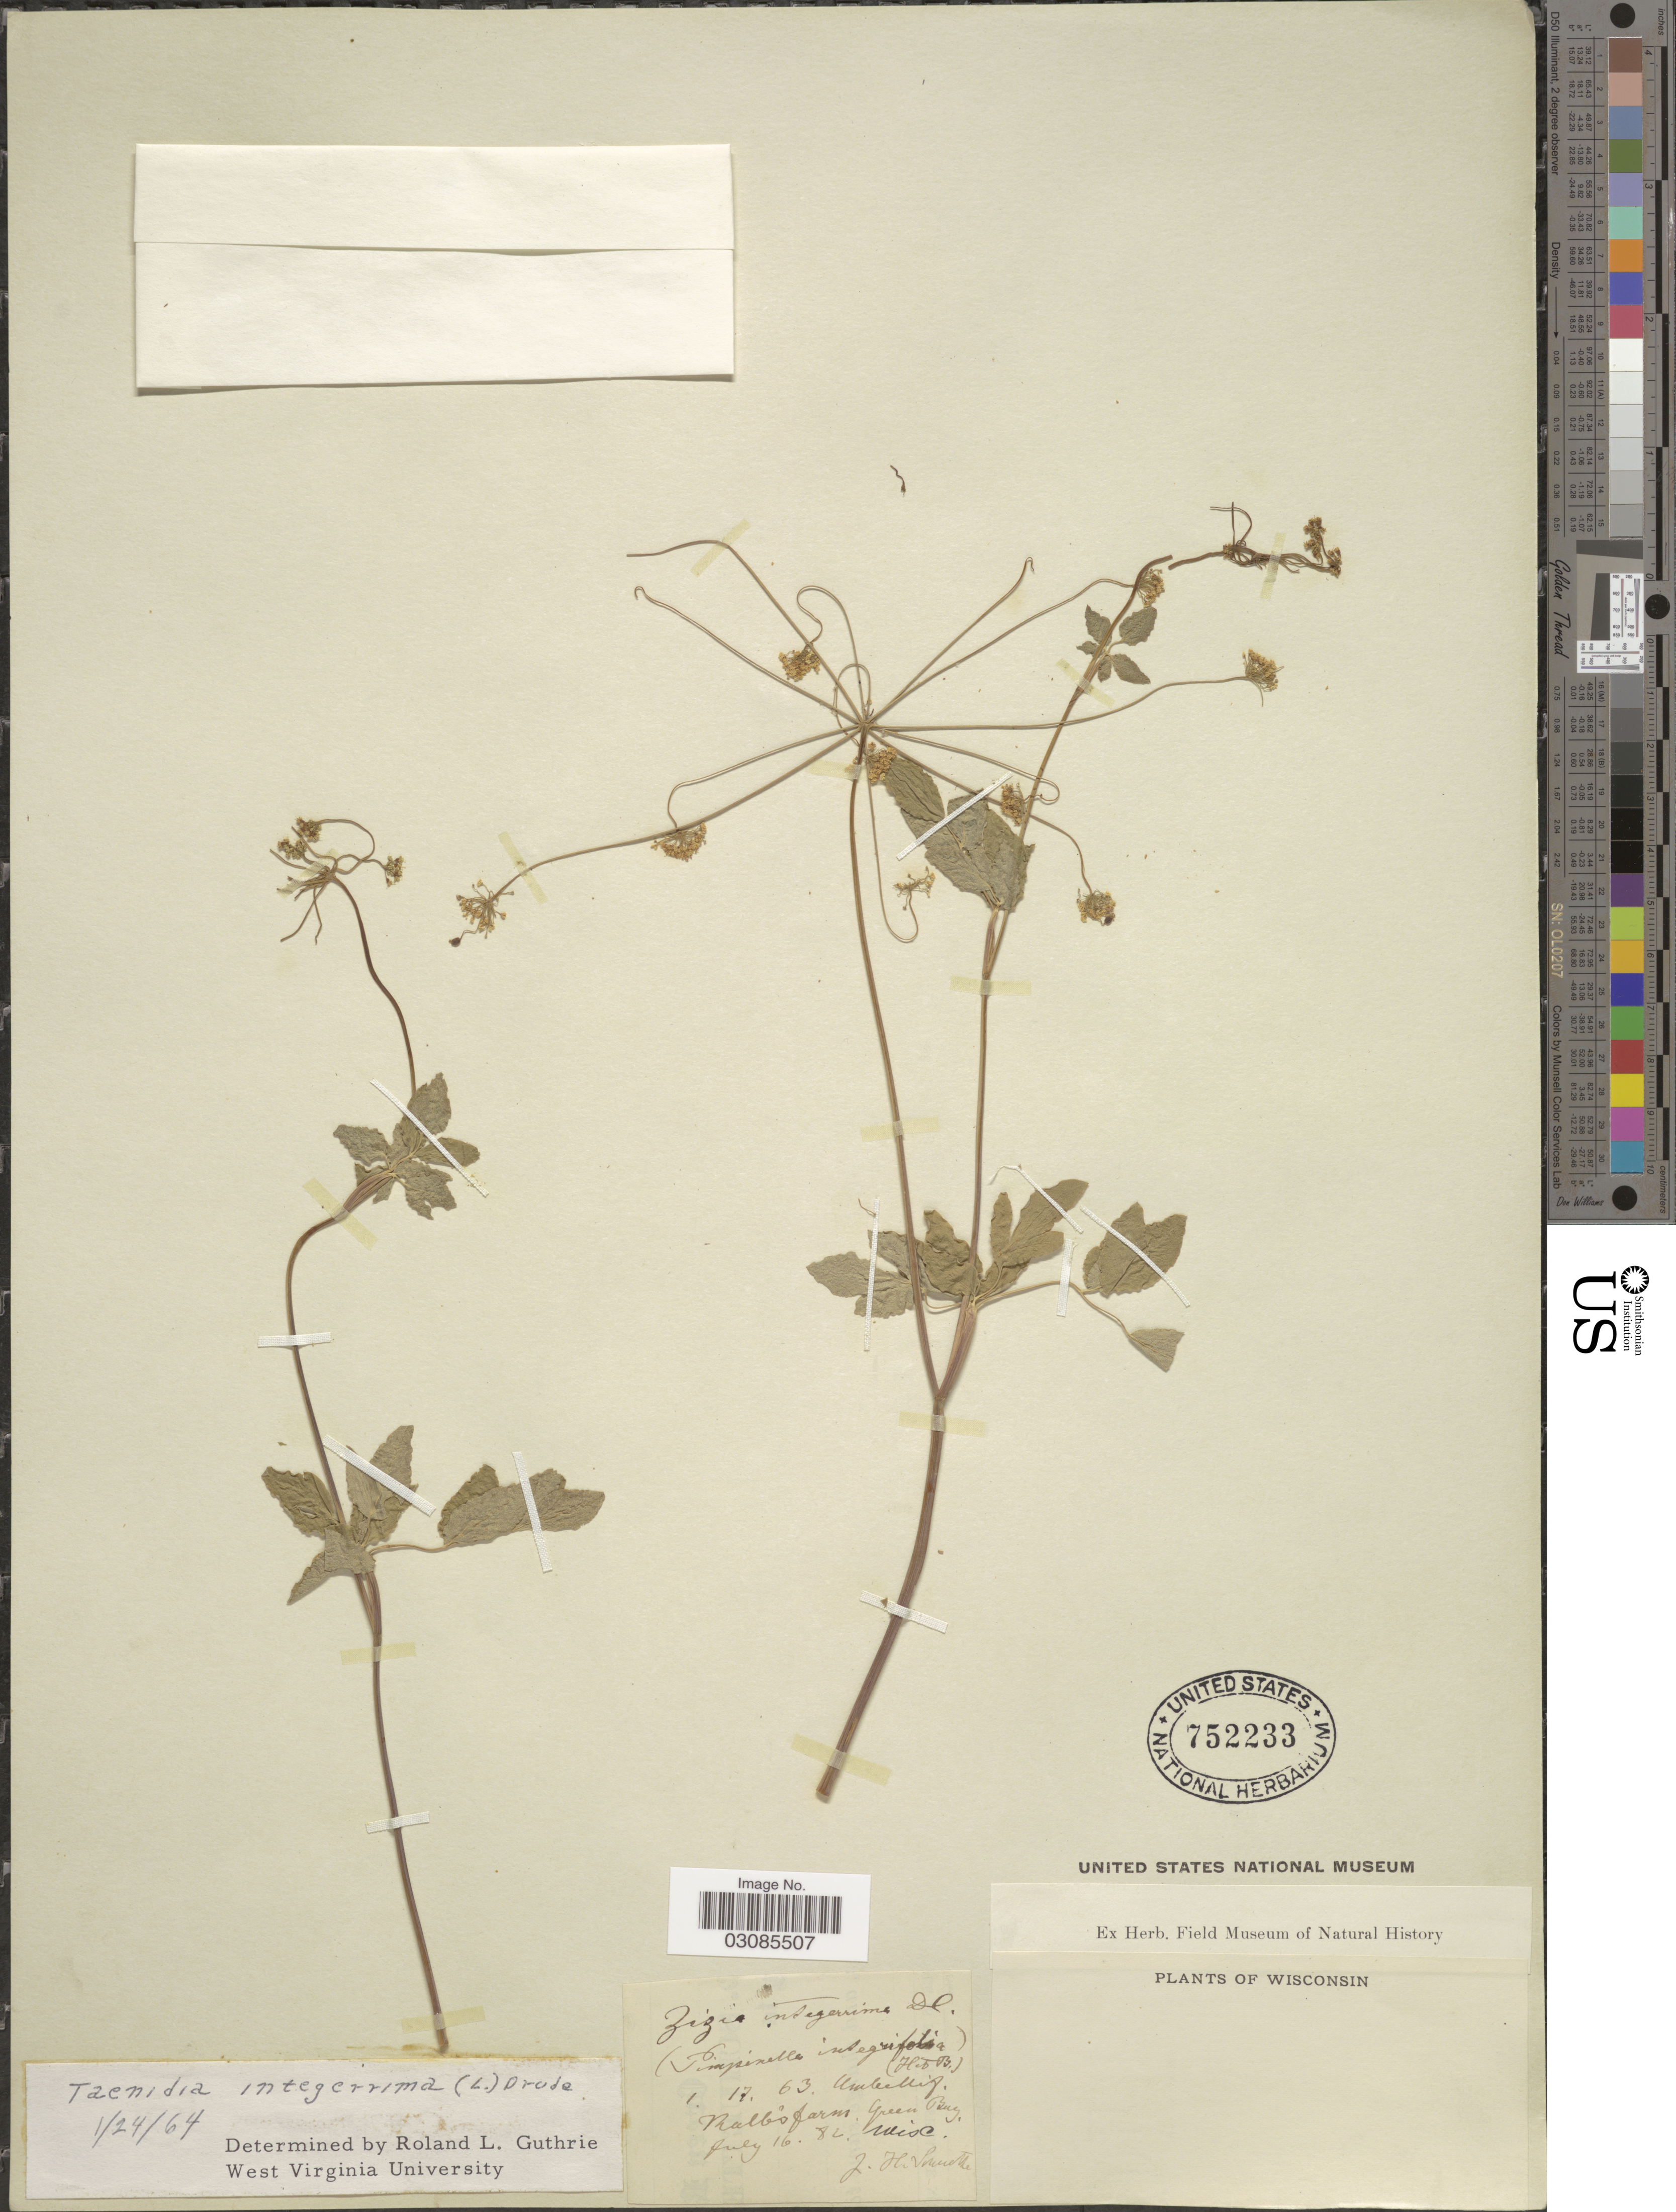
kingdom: Plantae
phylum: Tracheophyta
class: Magnoliopsida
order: Apiales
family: Apiaceae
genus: Taenidia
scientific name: Taenidia integerrima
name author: (L.) Drude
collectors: J. H. Schuette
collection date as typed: Transcribed d/m/y: 16/7/82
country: United States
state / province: Wisconsin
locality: Kalb's farm. Green Bay. Wisc.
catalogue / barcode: US 752233